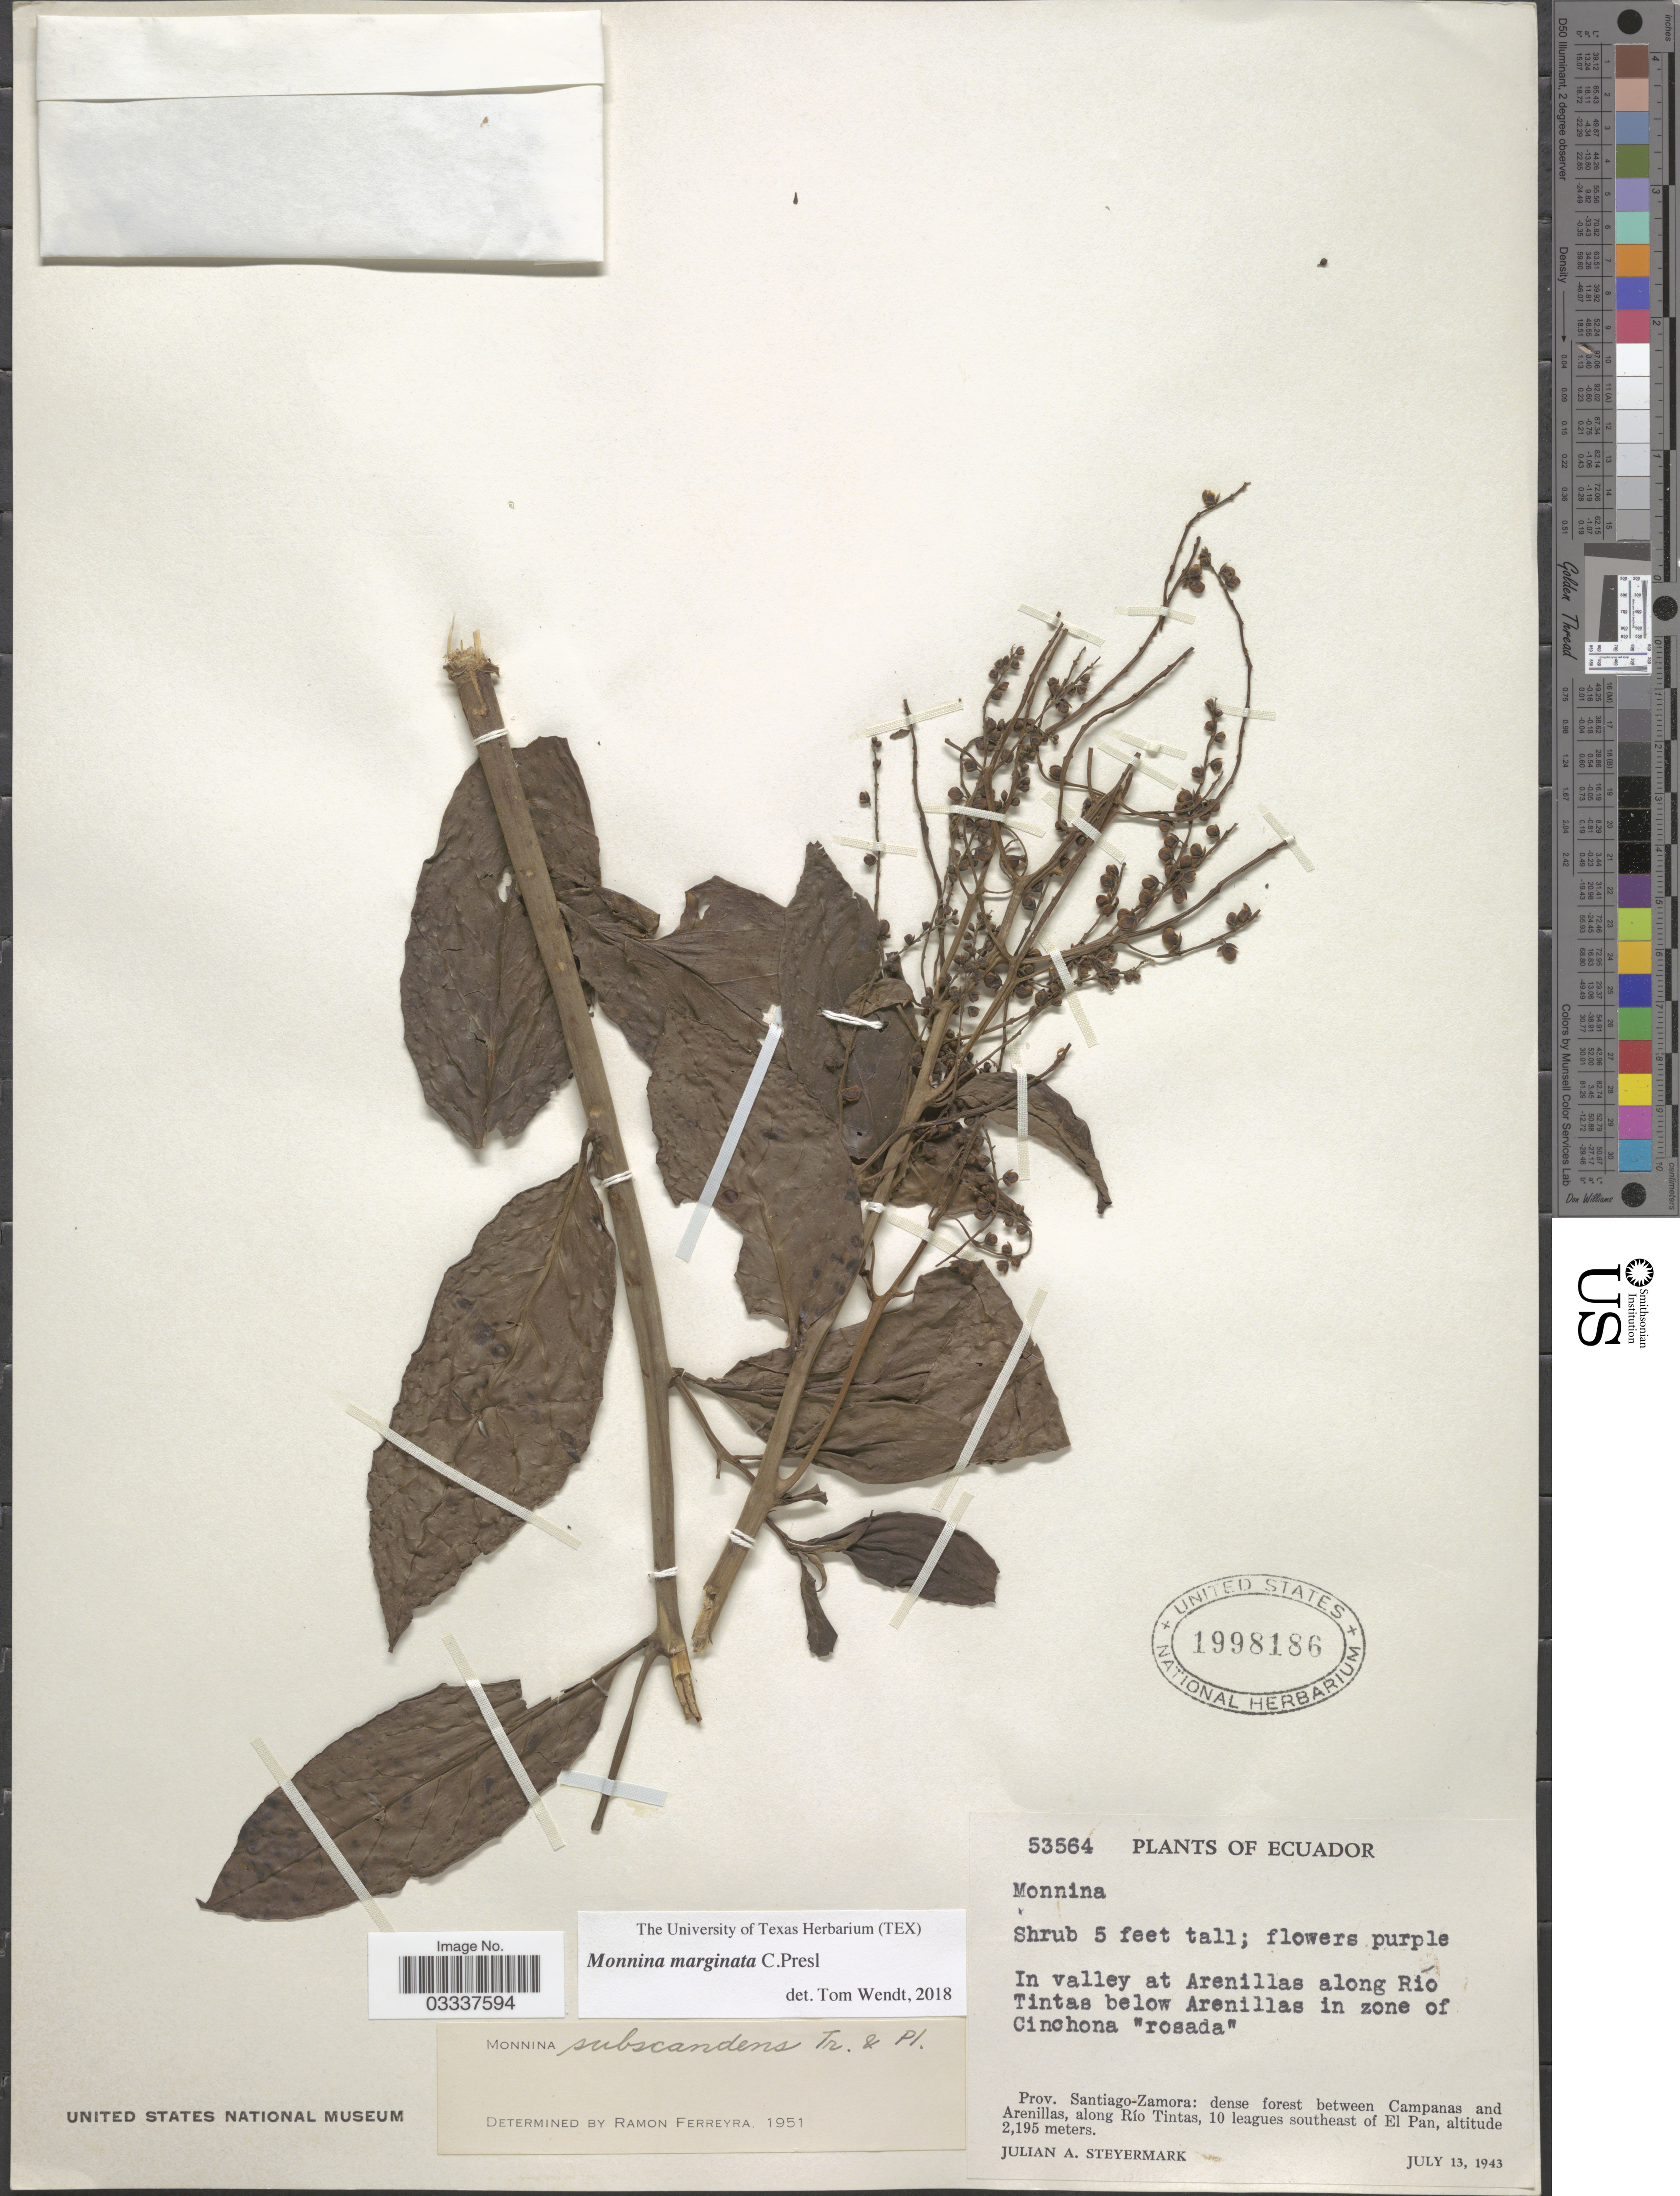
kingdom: Plantae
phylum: Tracheophyta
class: Magnoliopsida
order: Fabales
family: Polygalaceae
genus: Monnina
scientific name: Monnina marginata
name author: C. Presl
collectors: J. Steyermark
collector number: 53564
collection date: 1943-07-13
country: Ecuador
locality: In valley at Arenillas along Rio Tintas below Arenillas in zone of Cinchona "rosada". dense forest Campanas and Arenillas, along Río Tintas, 10 leagues southeast of El Pan.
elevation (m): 2195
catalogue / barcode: US 1998186